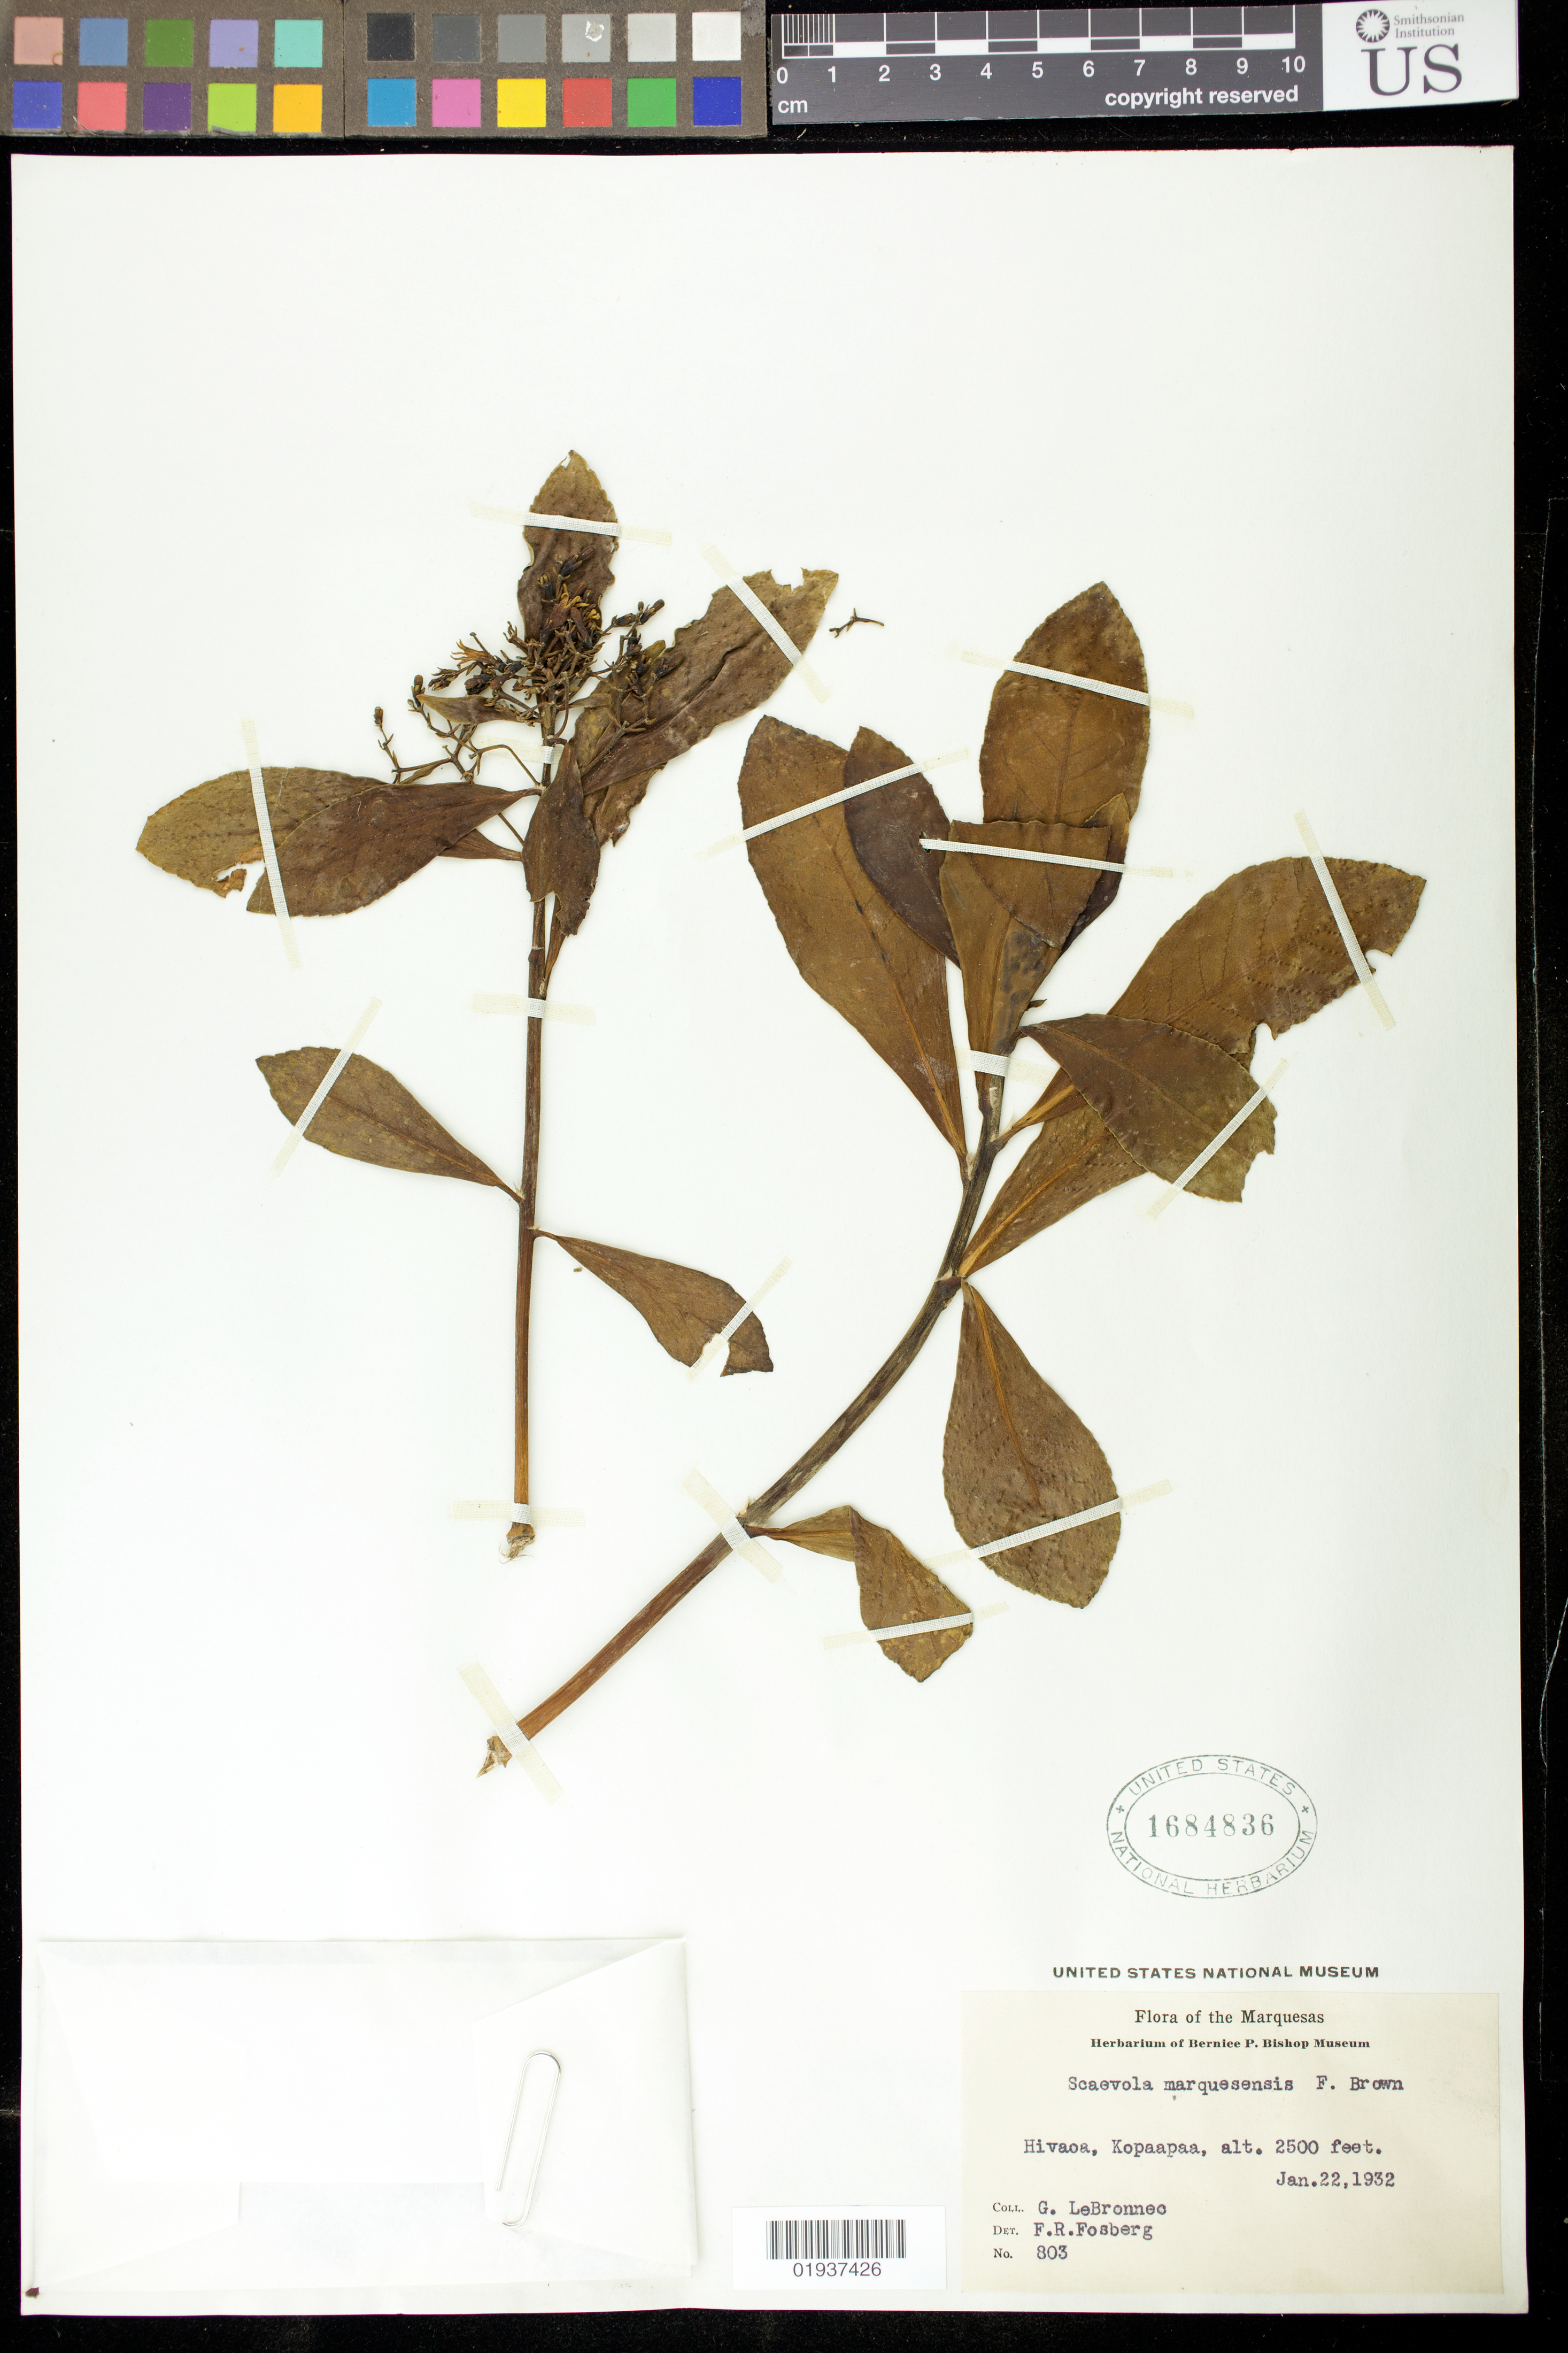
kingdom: Plantae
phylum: Tracheophyta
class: Magnoliopsida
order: Asterales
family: Goodeniaceae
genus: Scaevola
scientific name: Scaevola marquesensis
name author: F. Br.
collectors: G. LeBronnec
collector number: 803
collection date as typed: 22 January 1932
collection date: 1932-01-22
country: French Polynesia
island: Hiva Oa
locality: Kopaafaa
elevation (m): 762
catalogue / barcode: US 1684836